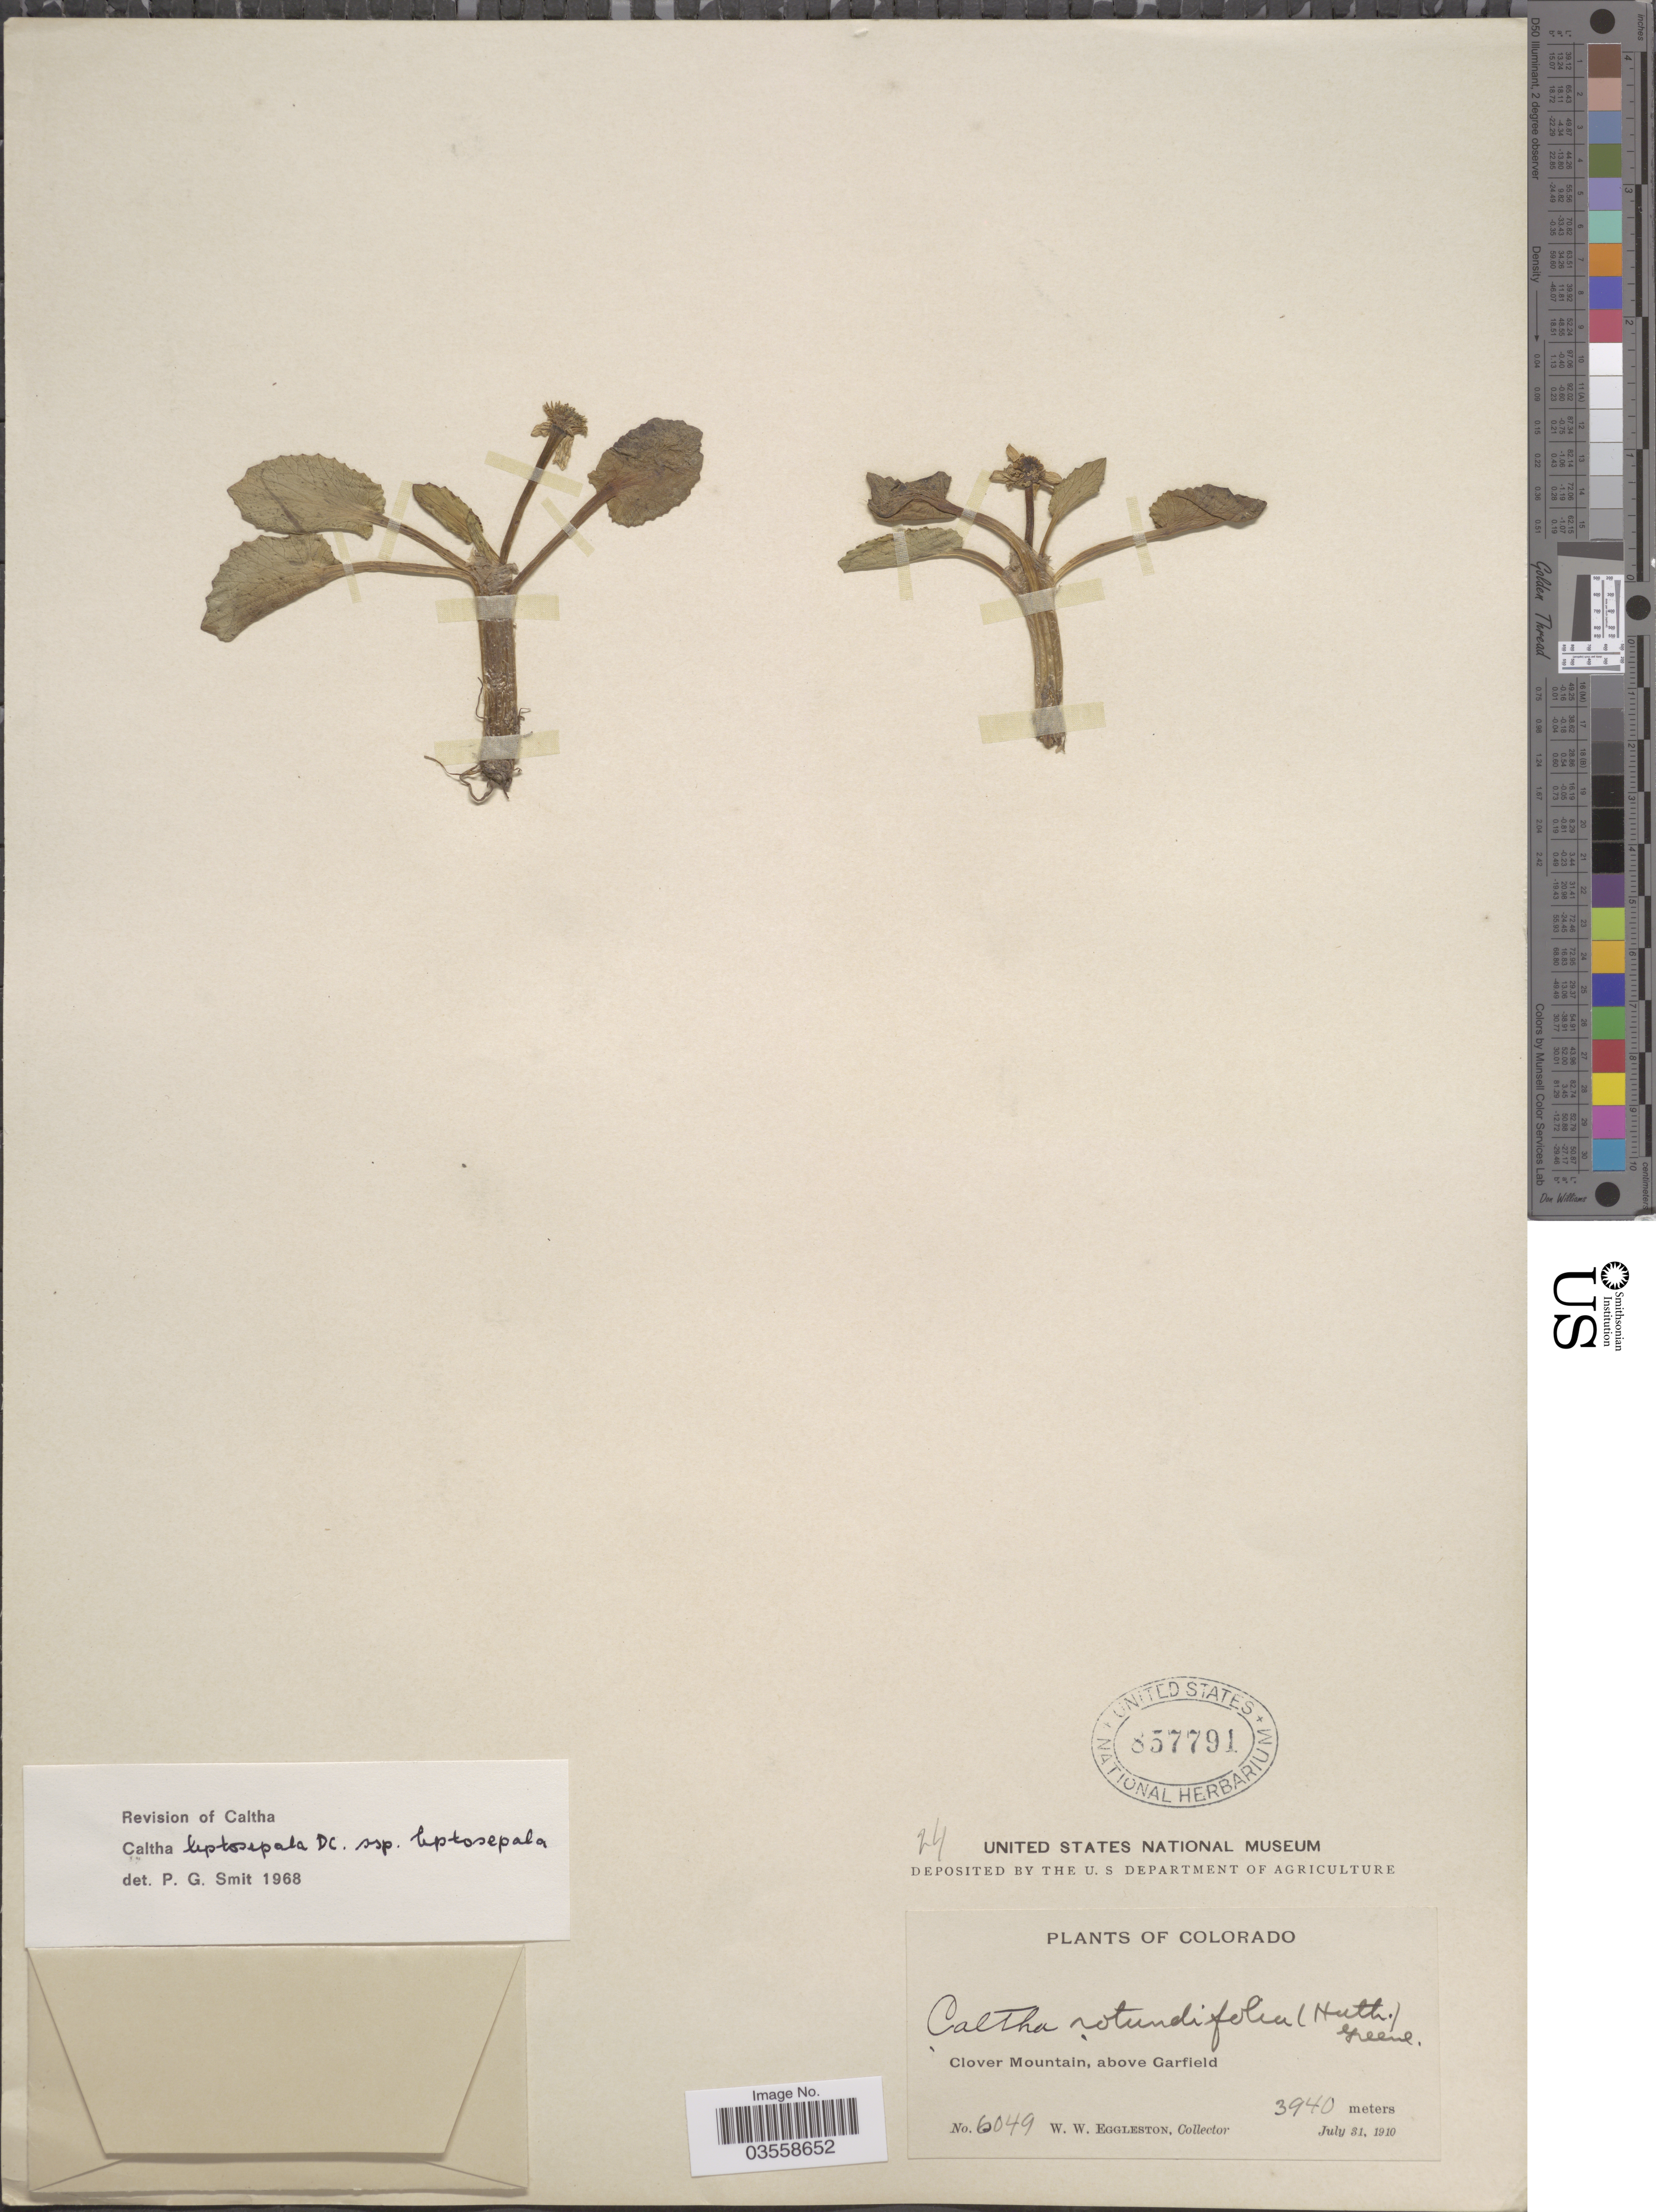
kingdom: Plantae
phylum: Tracheophyta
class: Magnoliopsida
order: Ranunculales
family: Ranunculaceae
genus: Caltha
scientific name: Caltha leptosepala subsp. leptosepala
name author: DC.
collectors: W. W. Eggleston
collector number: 6049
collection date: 1910-07-31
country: United States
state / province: Colorado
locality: Clover Mountain, above Garfield.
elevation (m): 3940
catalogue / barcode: US 857791